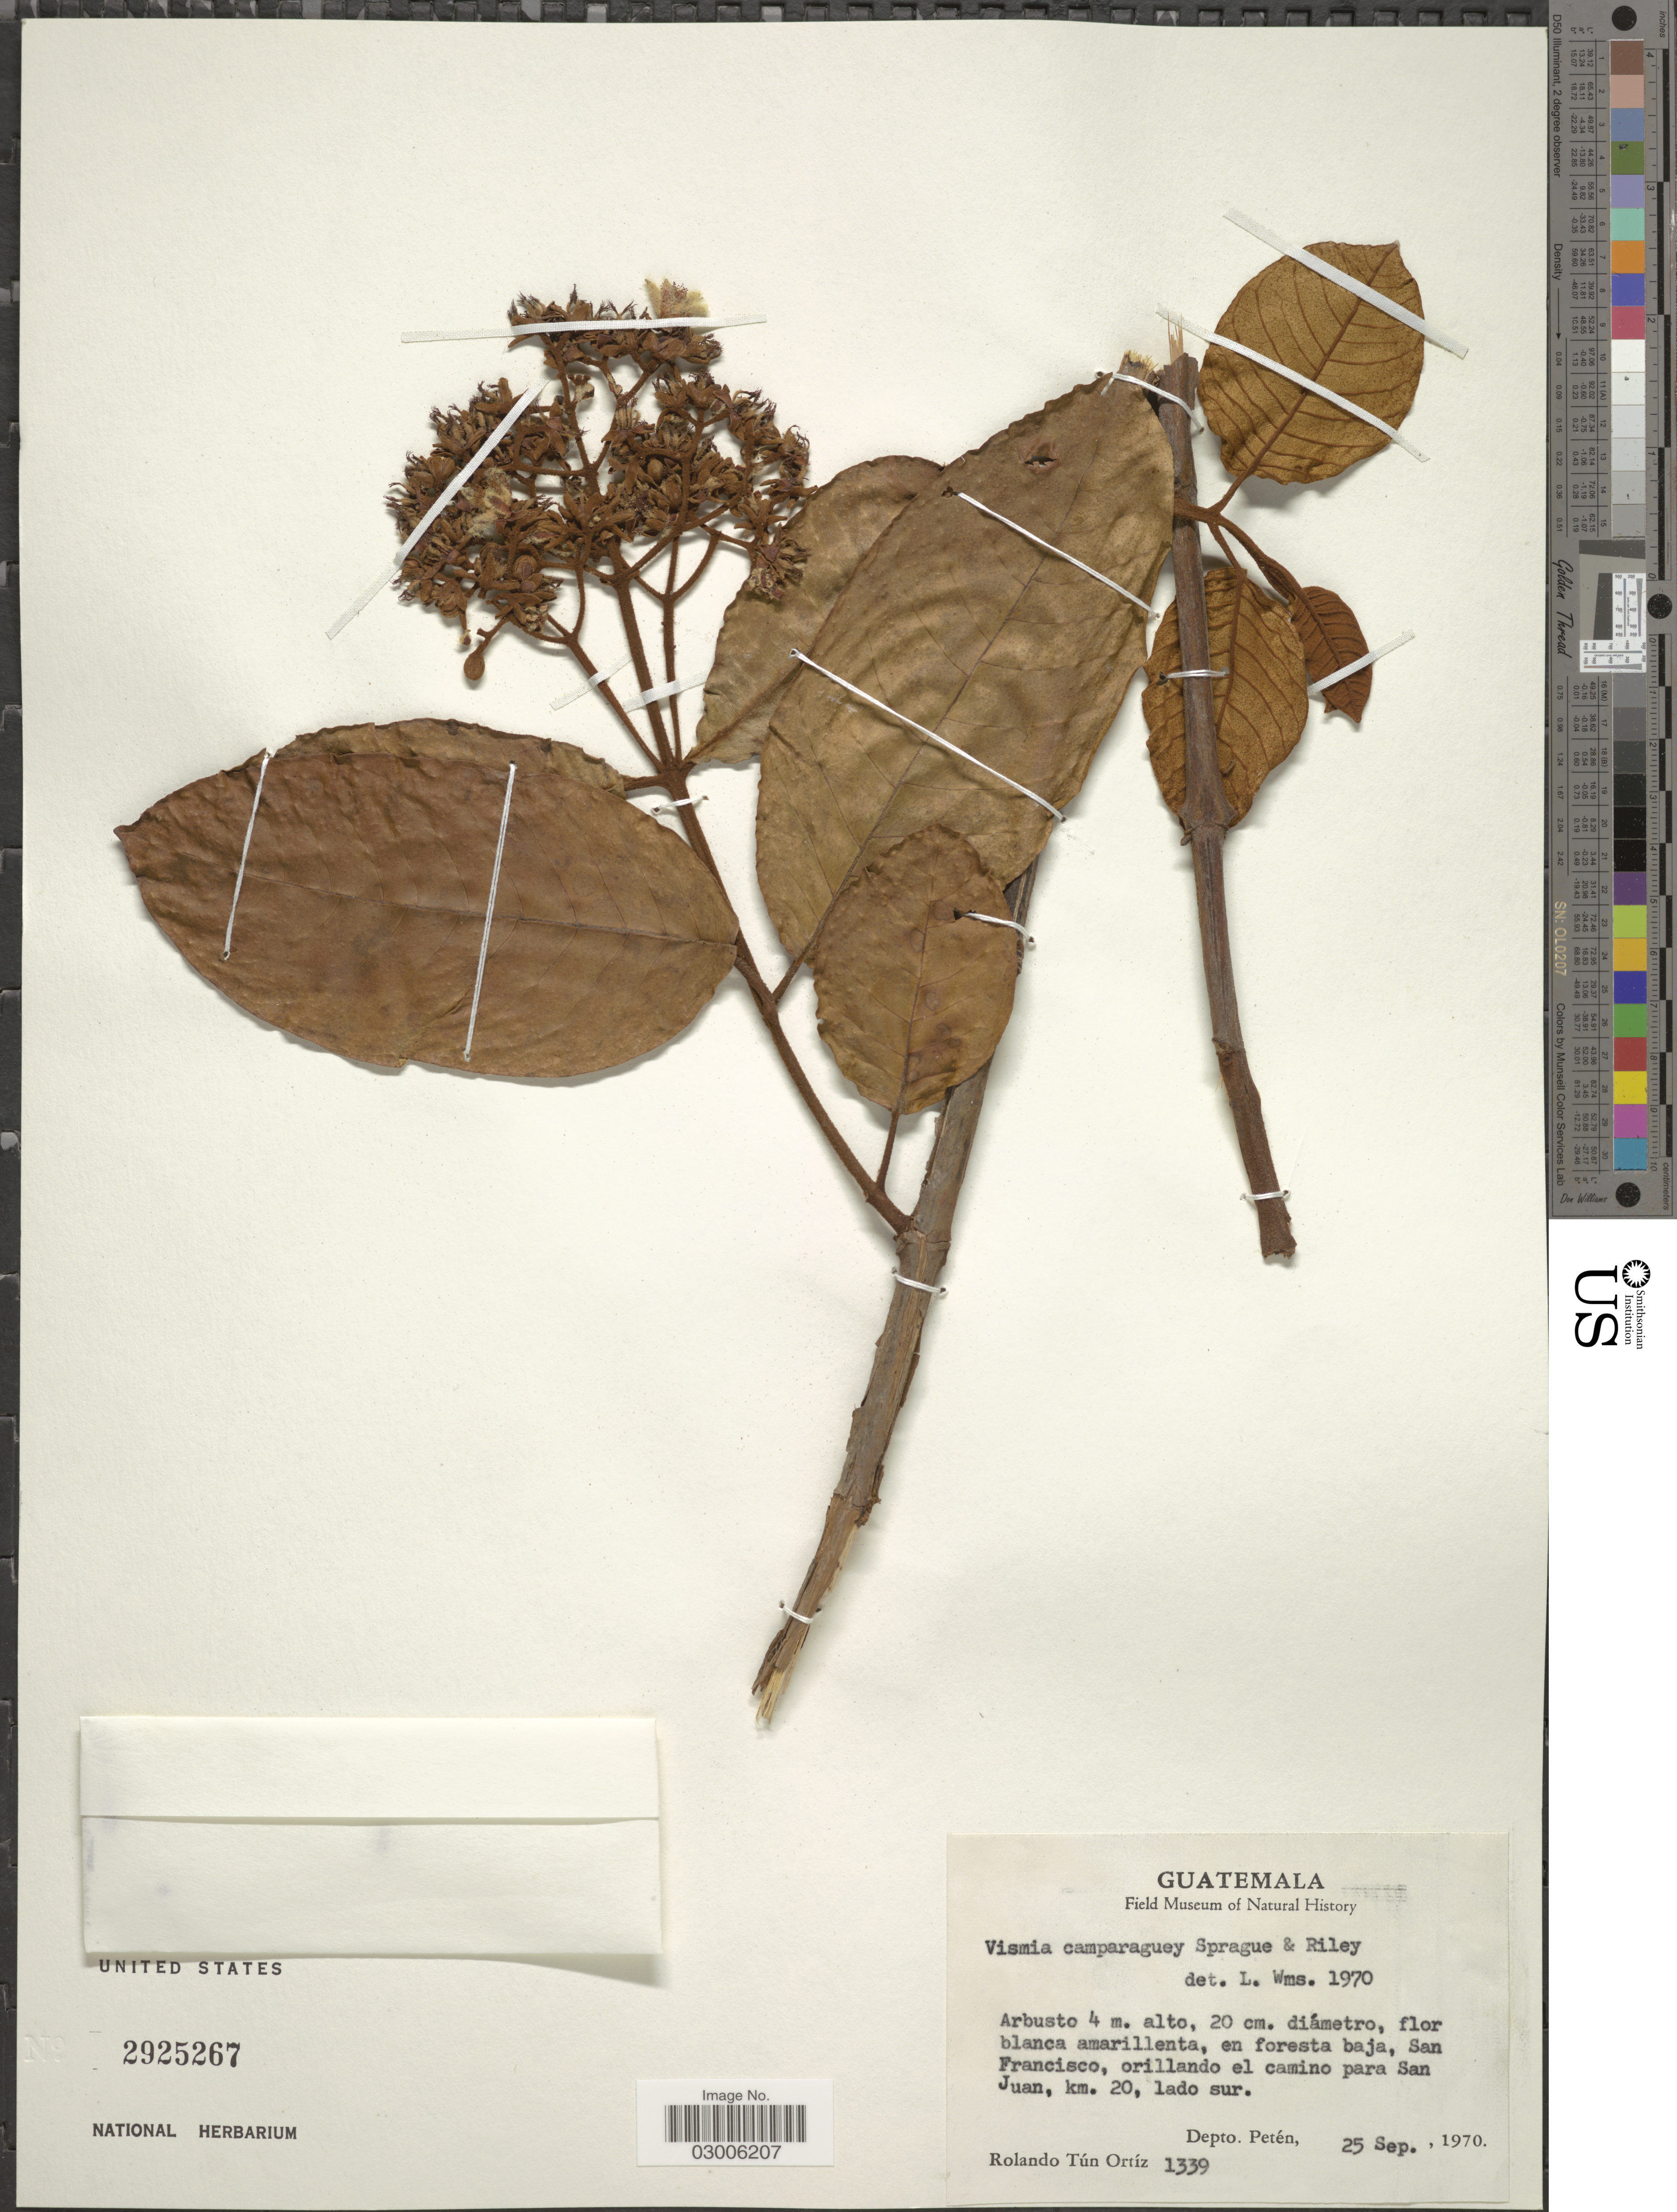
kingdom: Plantae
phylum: Tracheophyta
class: Magnoliopsida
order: Malpighiales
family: Hypericaceae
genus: Vismia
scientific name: Vismia camparaguey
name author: Sprague & L. Riley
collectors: R. Ortiz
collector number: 1339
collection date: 1970-09-25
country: Guatemala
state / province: El Petén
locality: San Francisco, orillando el camino para San Juan, km. 20, lado sur. Depto. Petén.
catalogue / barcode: US 2925267